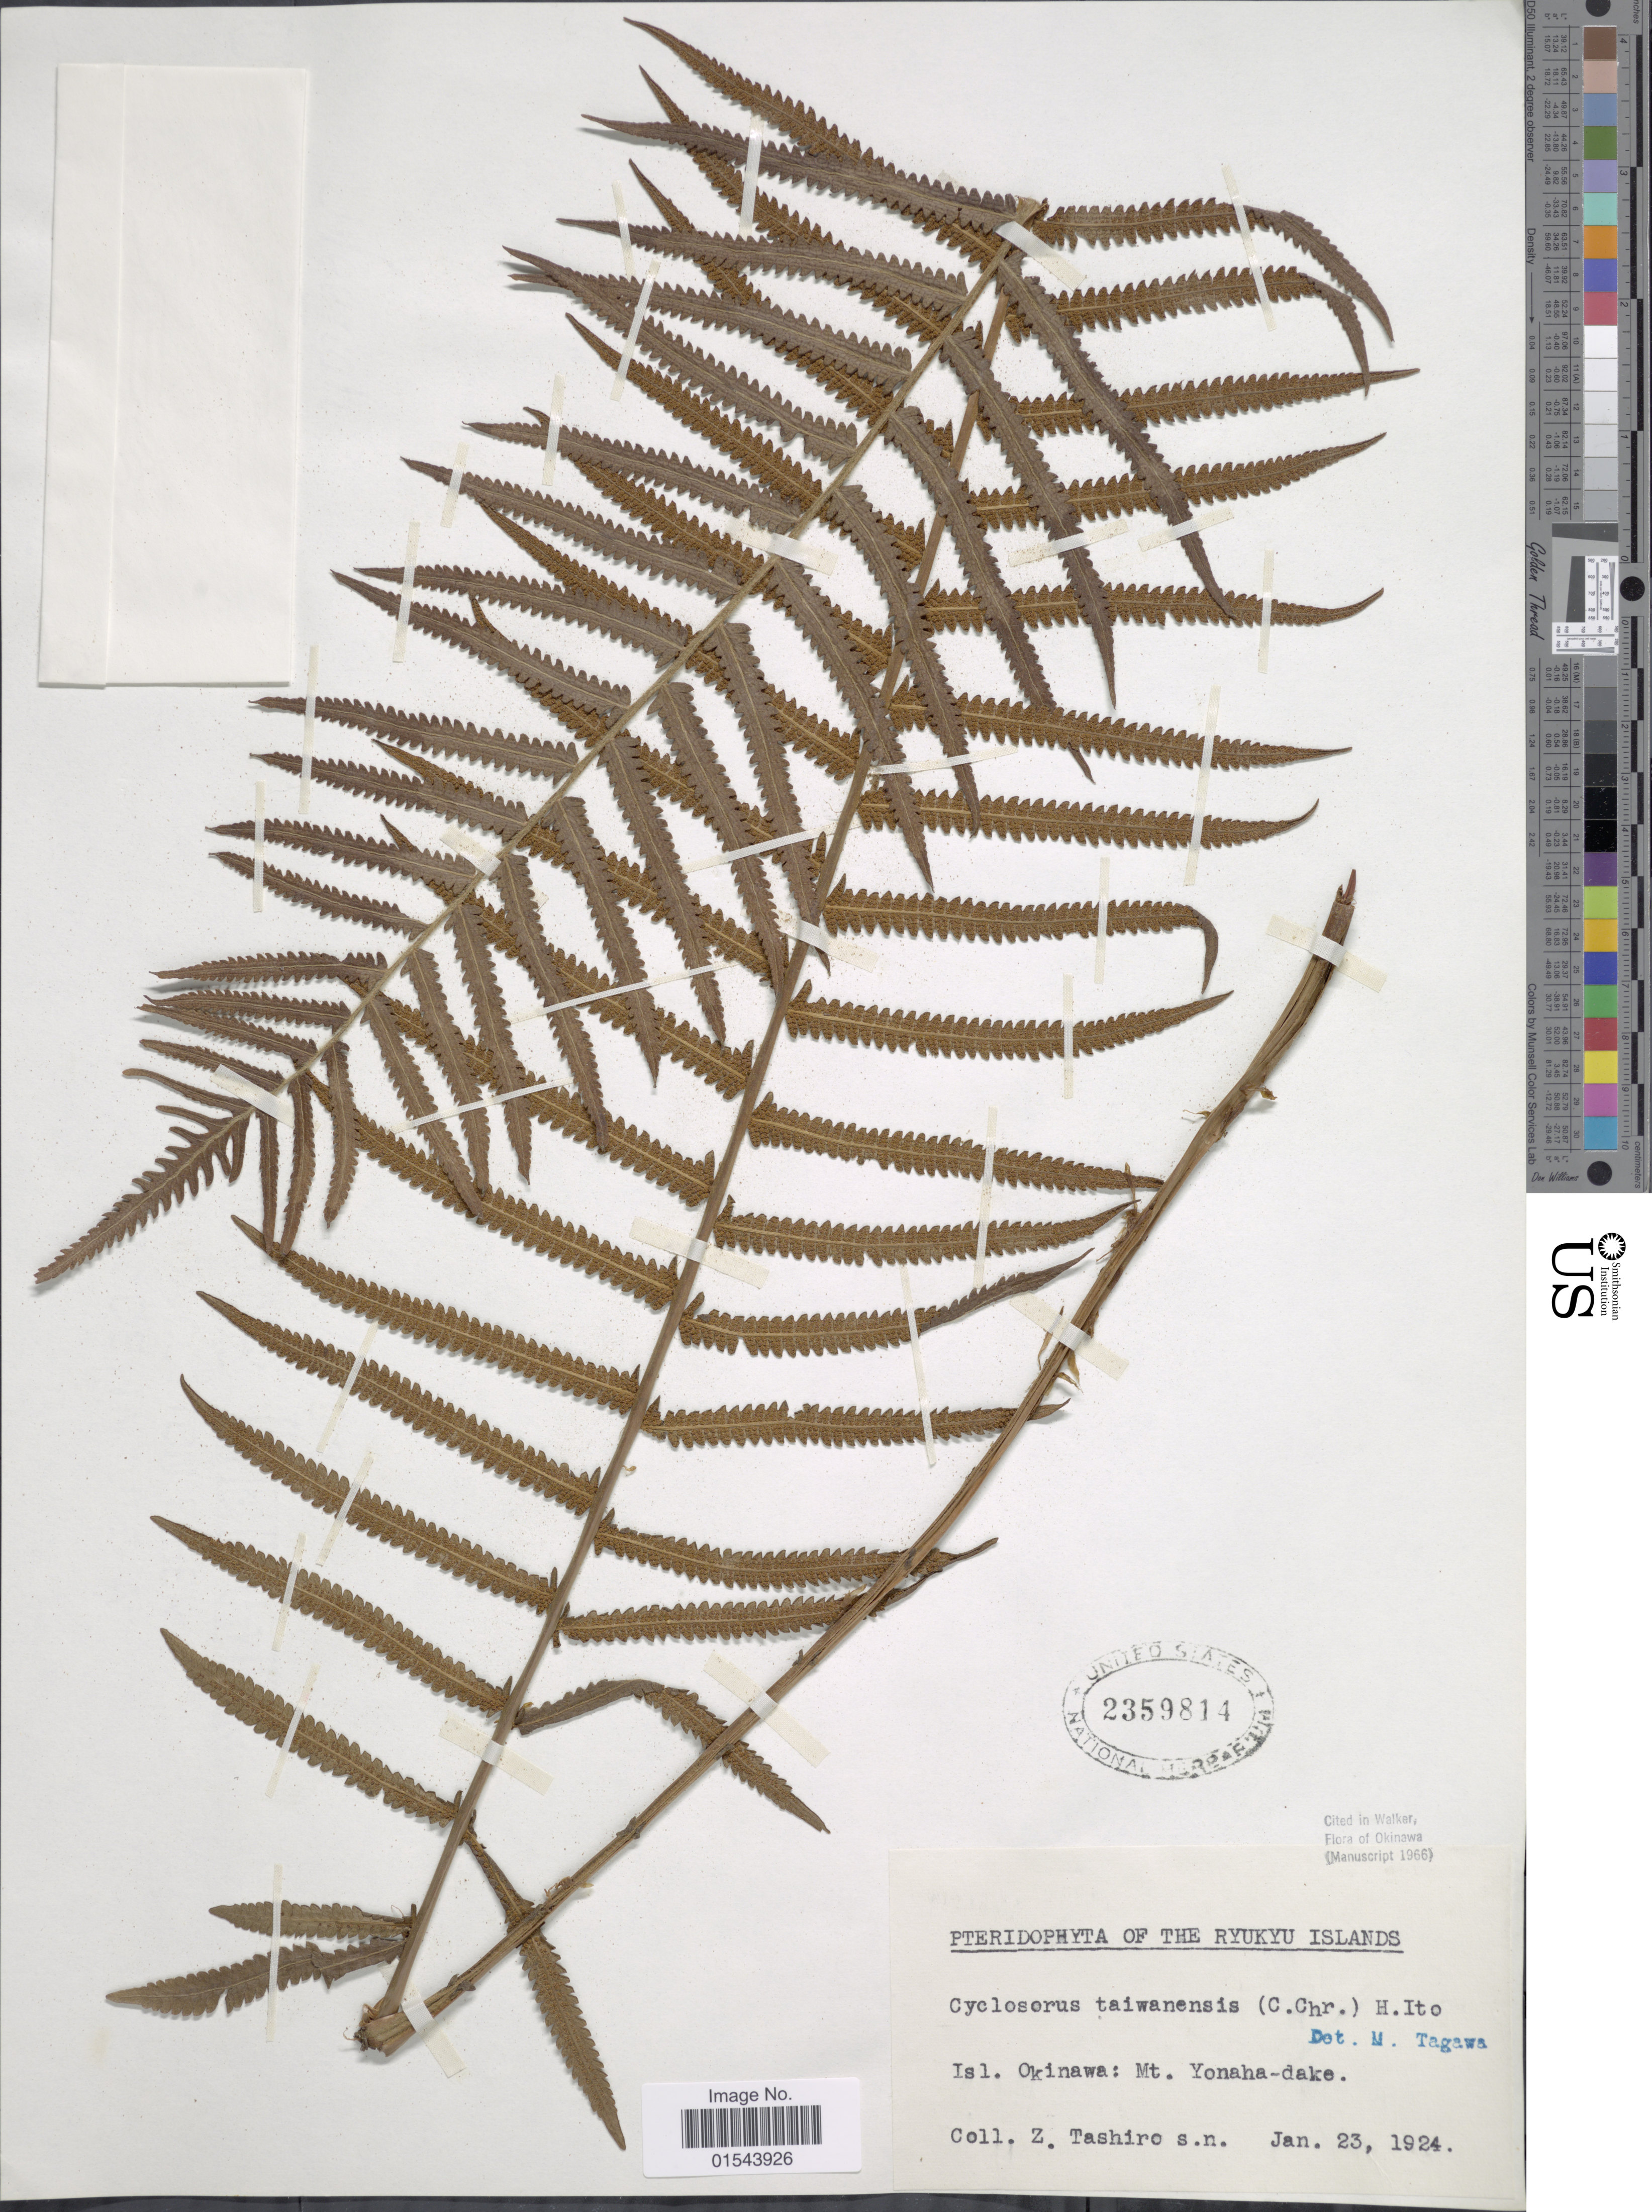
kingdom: Plantae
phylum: Tracheophyta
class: Polypodiopsida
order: Polypodiales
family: Thelypteridaceae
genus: Christella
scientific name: Christella taiwanensis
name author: (C. Chr.) Holttum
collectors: Z. Tashiro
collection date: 1924-01-23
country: Japan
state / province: Okinawa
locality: The Ryukyu Islands. Isl. Okinawa: Mt. Yomaha-dake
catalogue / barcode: US 2359814